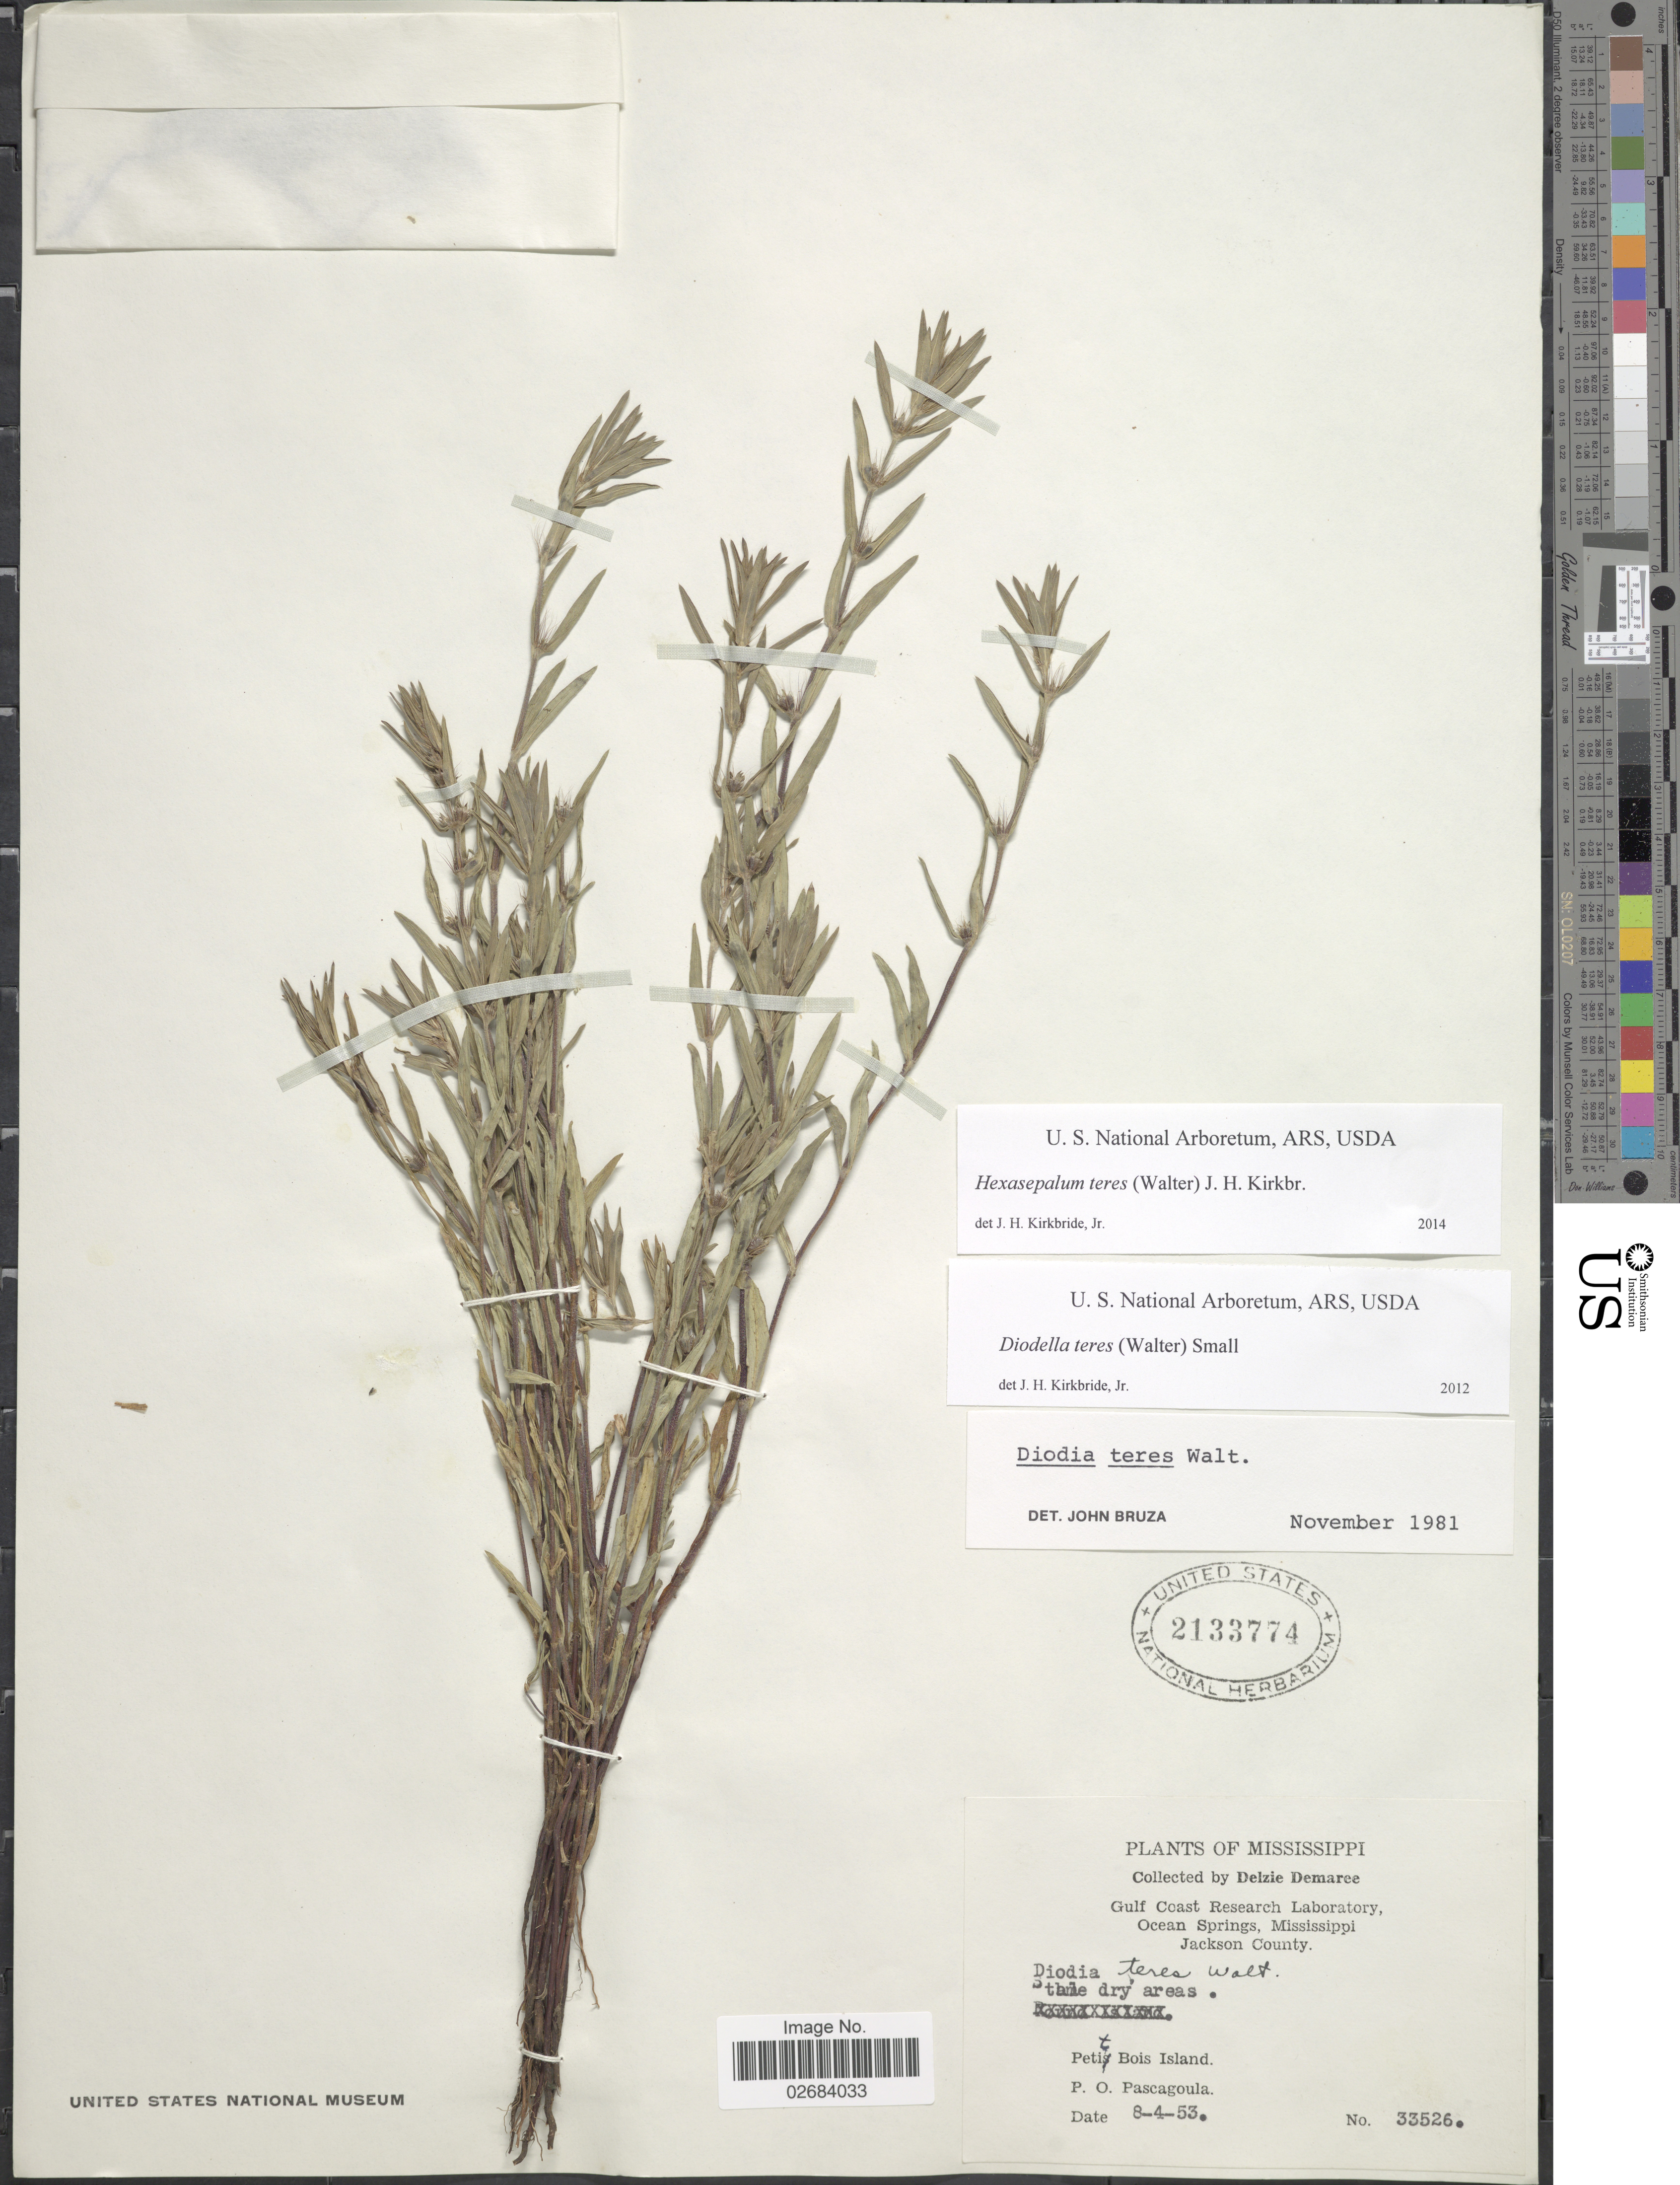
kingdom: Plantae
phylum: Tracheophyta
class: Magnoliopsida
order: Gentianales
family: Rubiaceae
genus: Diodia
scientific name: Diodia teres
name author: Walter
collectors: D. Demaree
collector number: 33526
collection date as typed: Transcribed d/m/y: 4/8/53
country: United States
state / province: Mississippi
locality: Petit Bois Island, P.O. Pascogoula.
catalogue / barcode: US 2133774